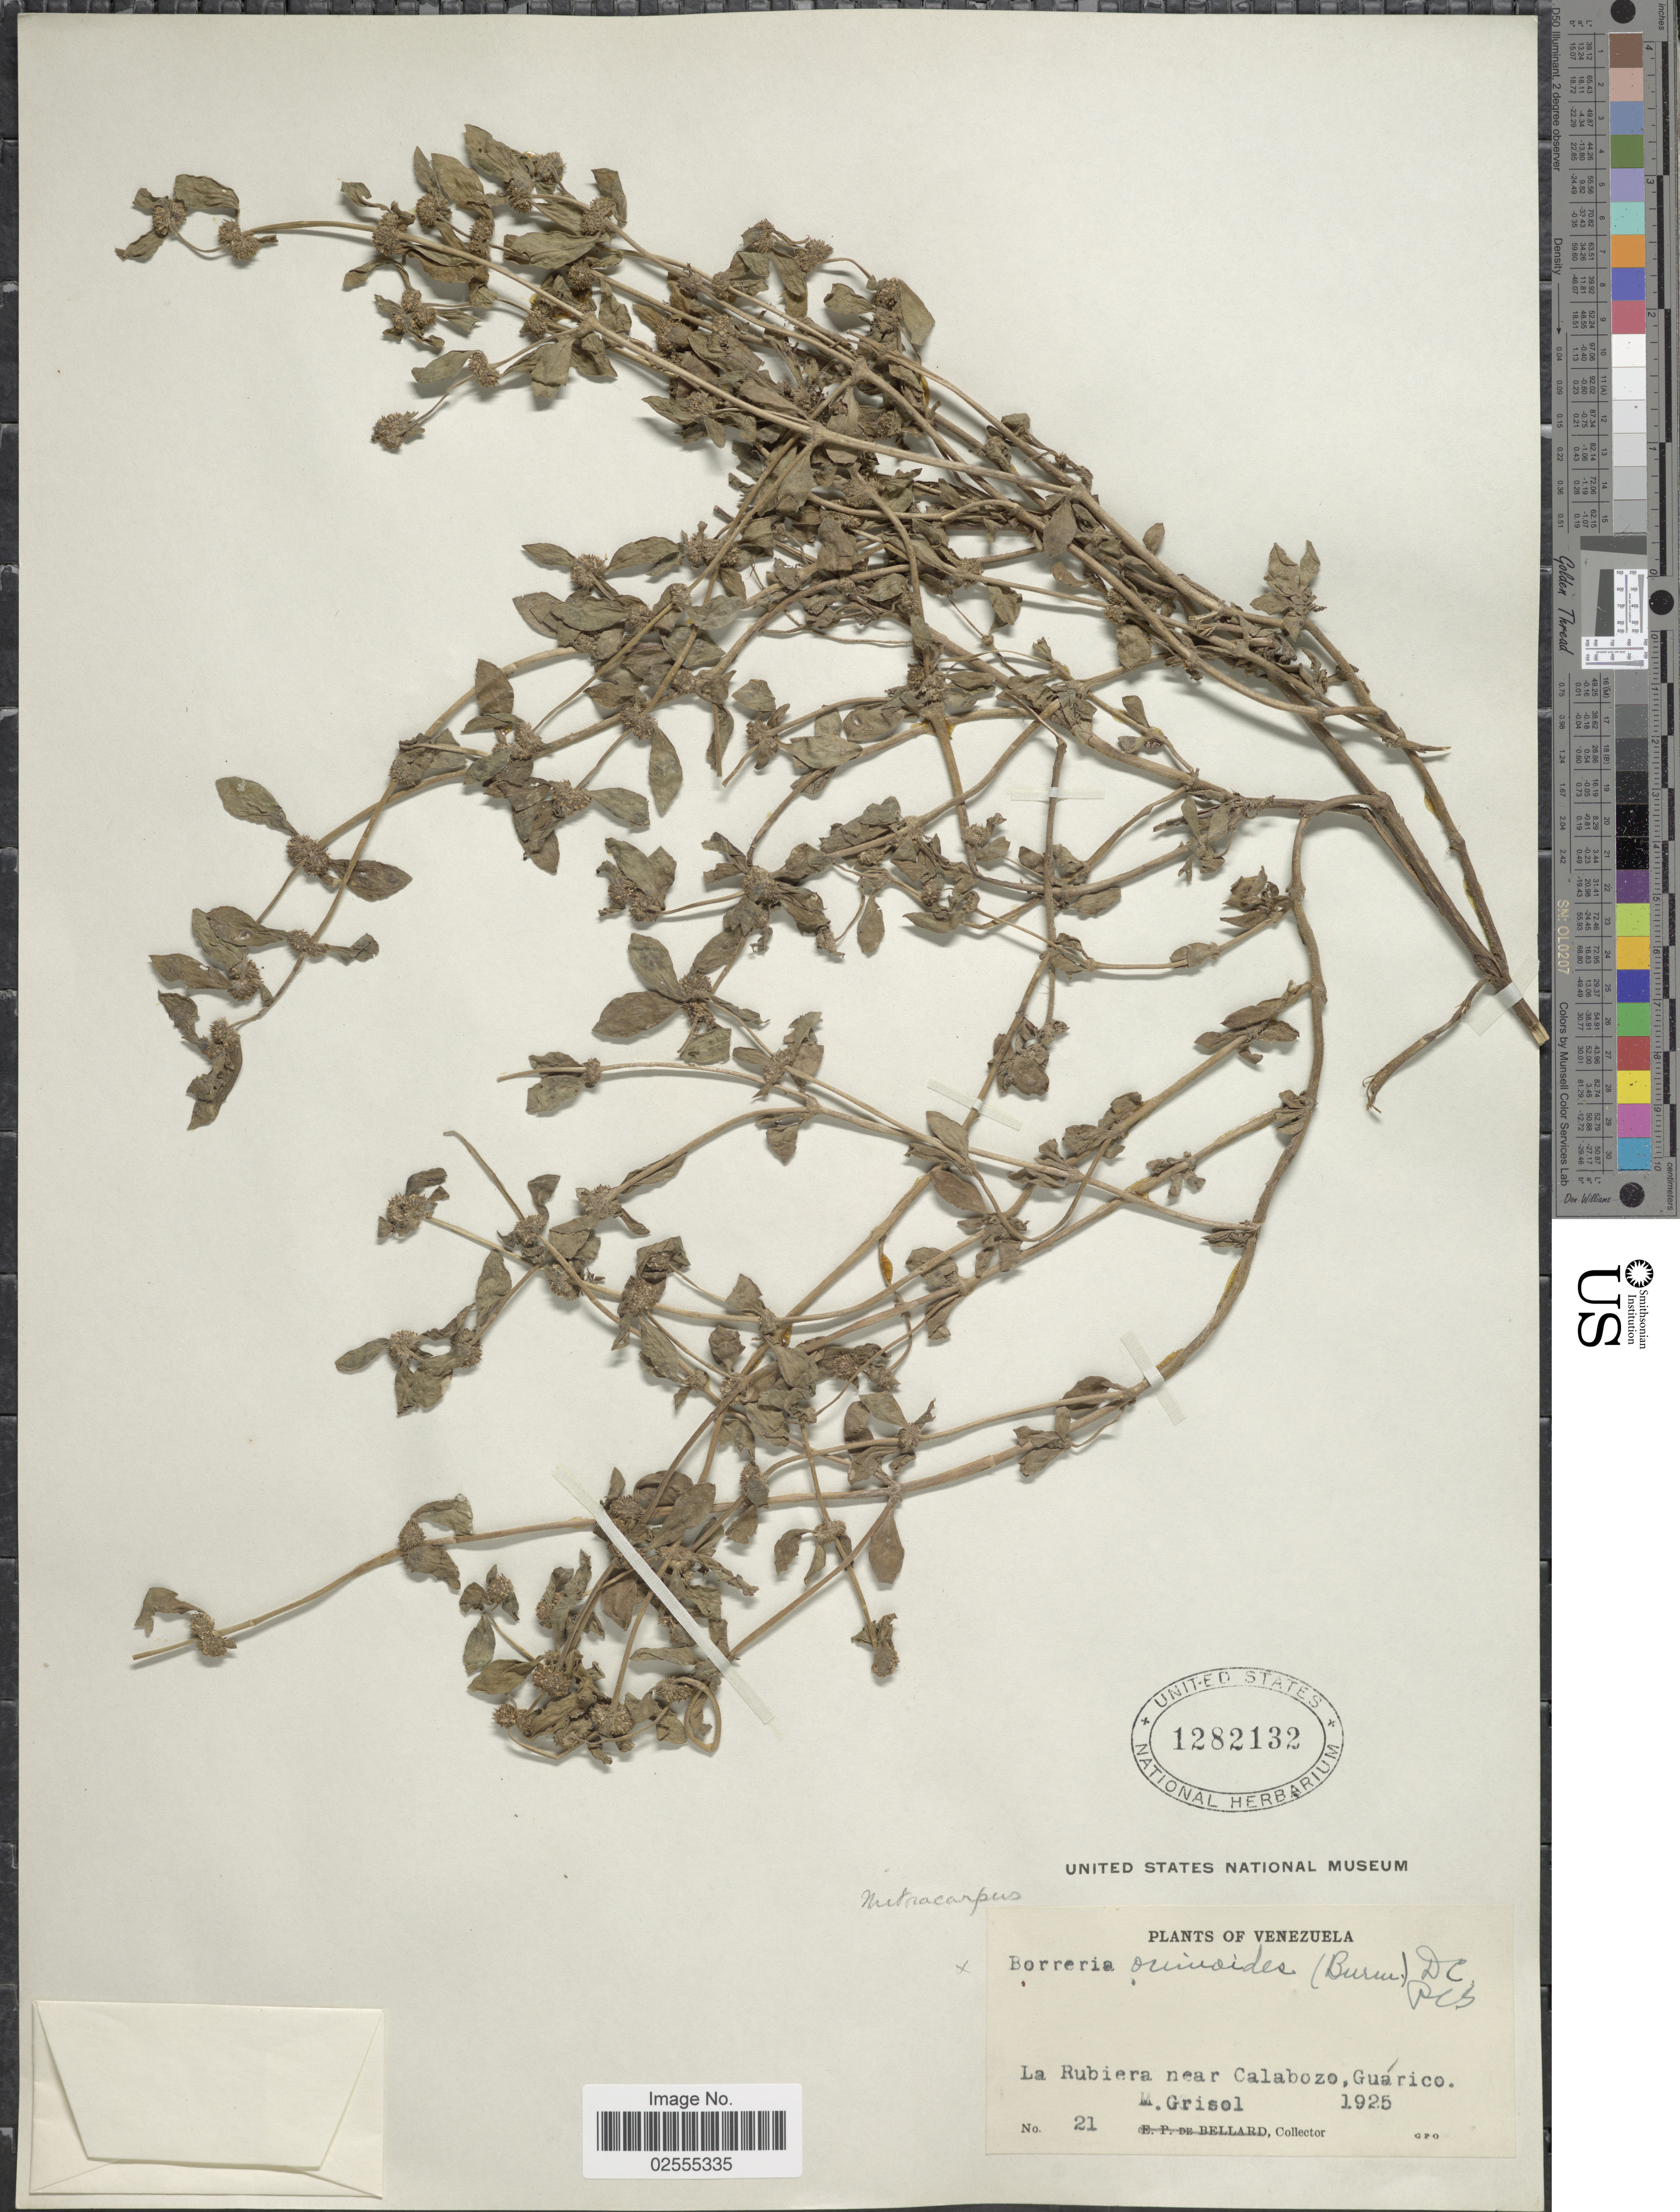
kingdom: Plantae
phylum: Tracheophyta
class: Magnoliopsida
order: Gentianales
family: Rubiaceae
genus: Mitracarpus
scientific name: Mitracarpus sp.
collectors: M. Grisol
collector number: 21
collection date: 1925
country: Venezuela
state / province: Guárico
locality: La Rubiera near Calabozo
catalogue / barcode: US 1282132